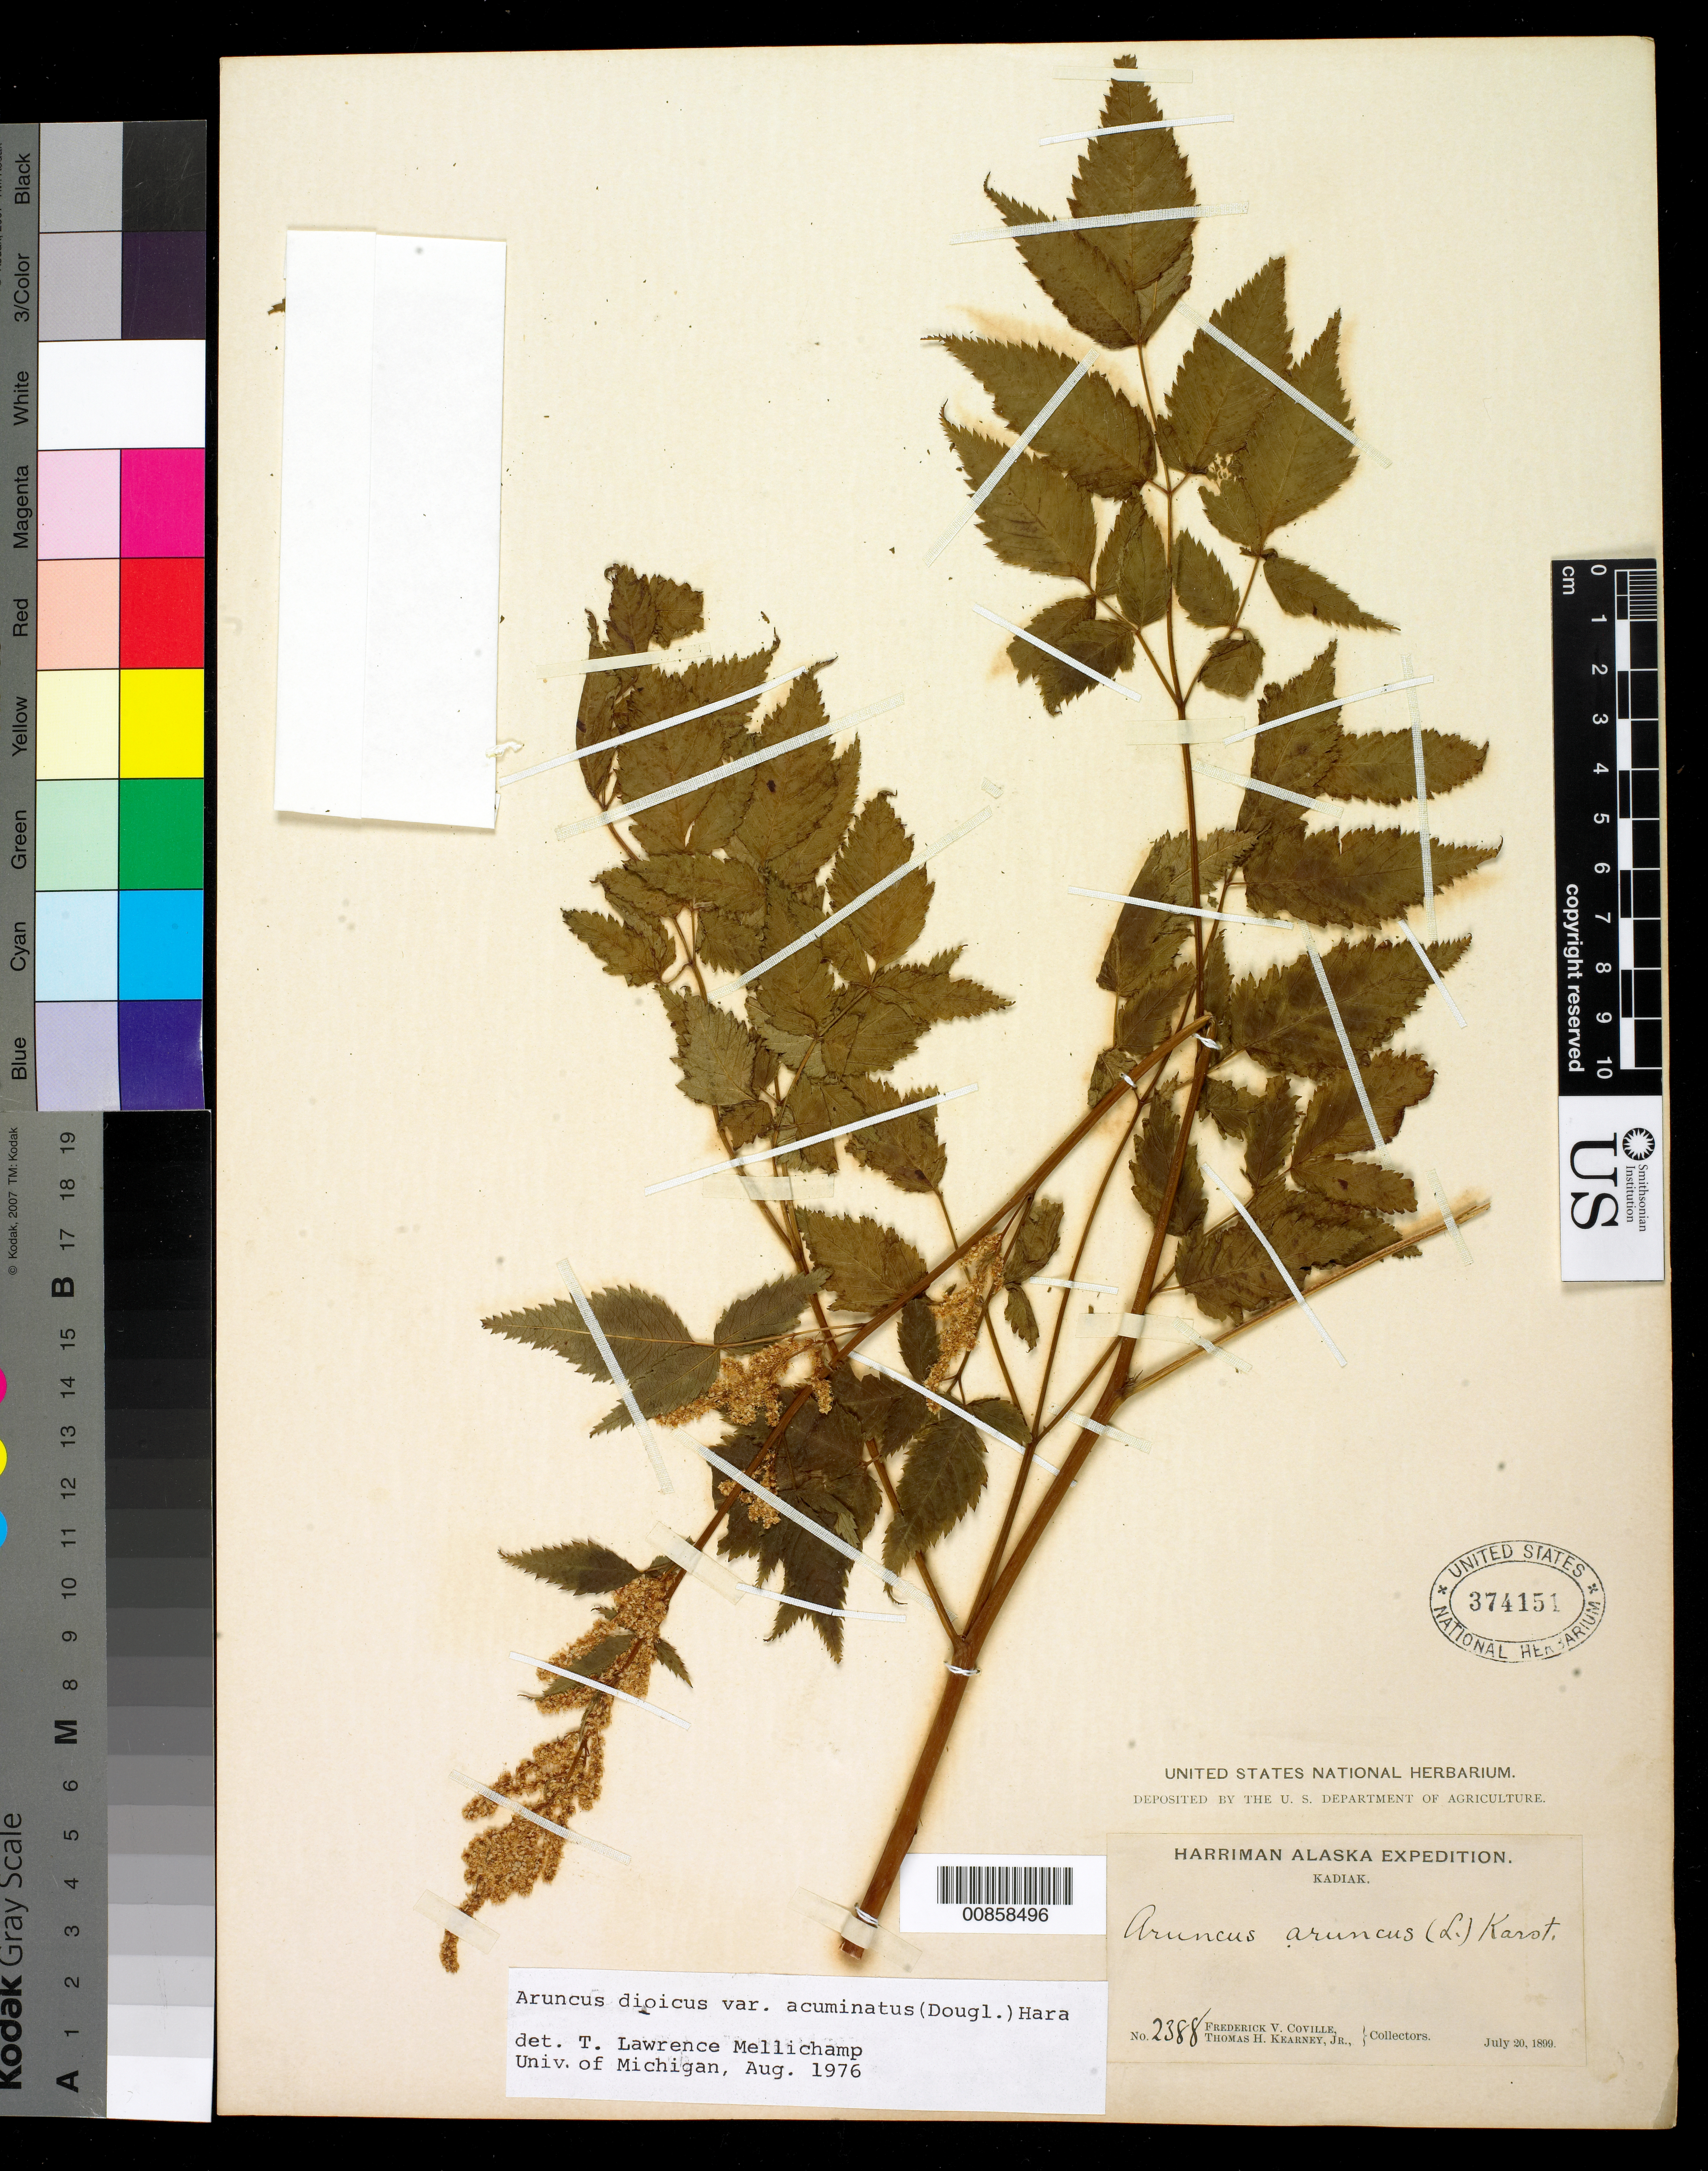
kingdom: Plantae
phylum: Tracheophyta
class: Magnoliopsida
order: Rosales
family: Rosaceae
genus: Aruncus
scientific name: Aruncus dioicus var. acuminatus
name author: (Rydb.) H. Hara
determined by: Mellichamp, T. L.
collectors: F. V. Coville & T. H. Kearney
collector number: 2388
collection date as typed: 20 Jul 1899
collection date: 1899-07-20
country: United States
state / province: Alaska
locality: Kadiak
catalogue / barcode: US 374151